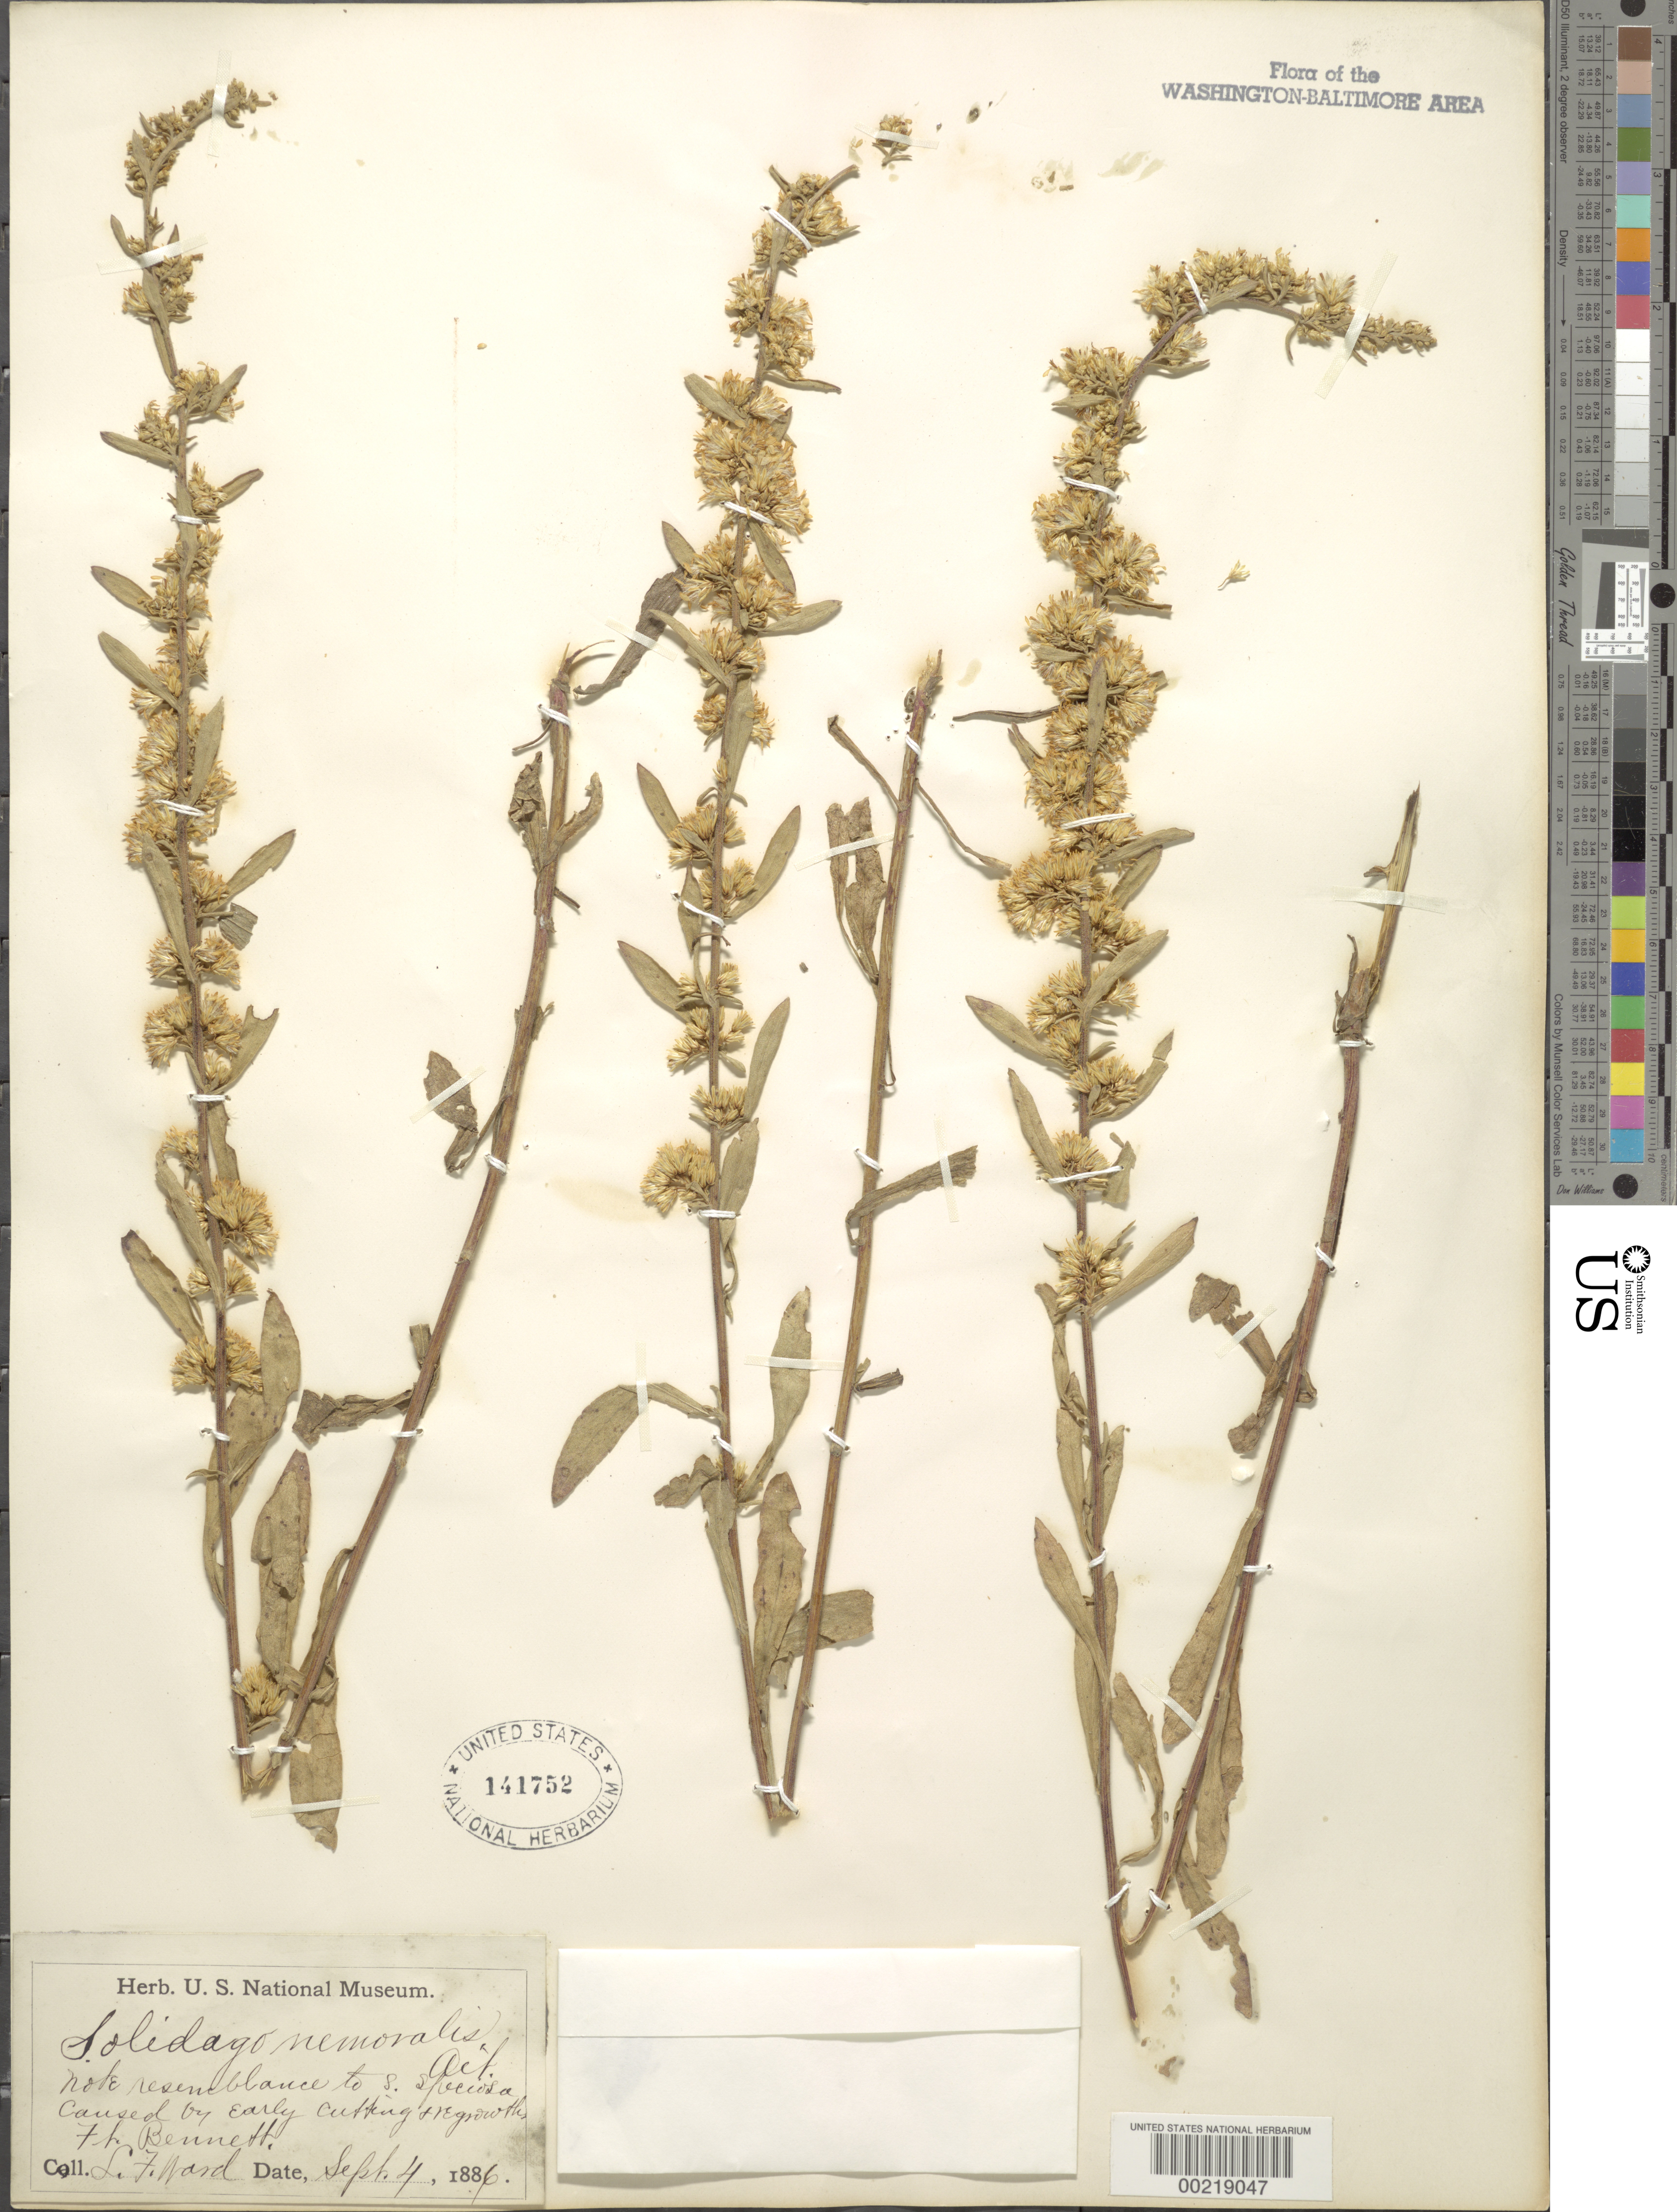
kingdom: Plantae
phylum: Tracheophyta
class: Magnoliopsida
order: Asterales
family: Asteraceae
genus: Solidago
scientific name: Solidago nemoralis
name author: Aiton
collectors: L. F. Ward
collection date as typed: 04 Sep 1886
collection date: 1886-09-04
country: United States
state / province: Virginia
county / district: Arlington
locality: Fort Bennett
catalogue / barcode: US 141752